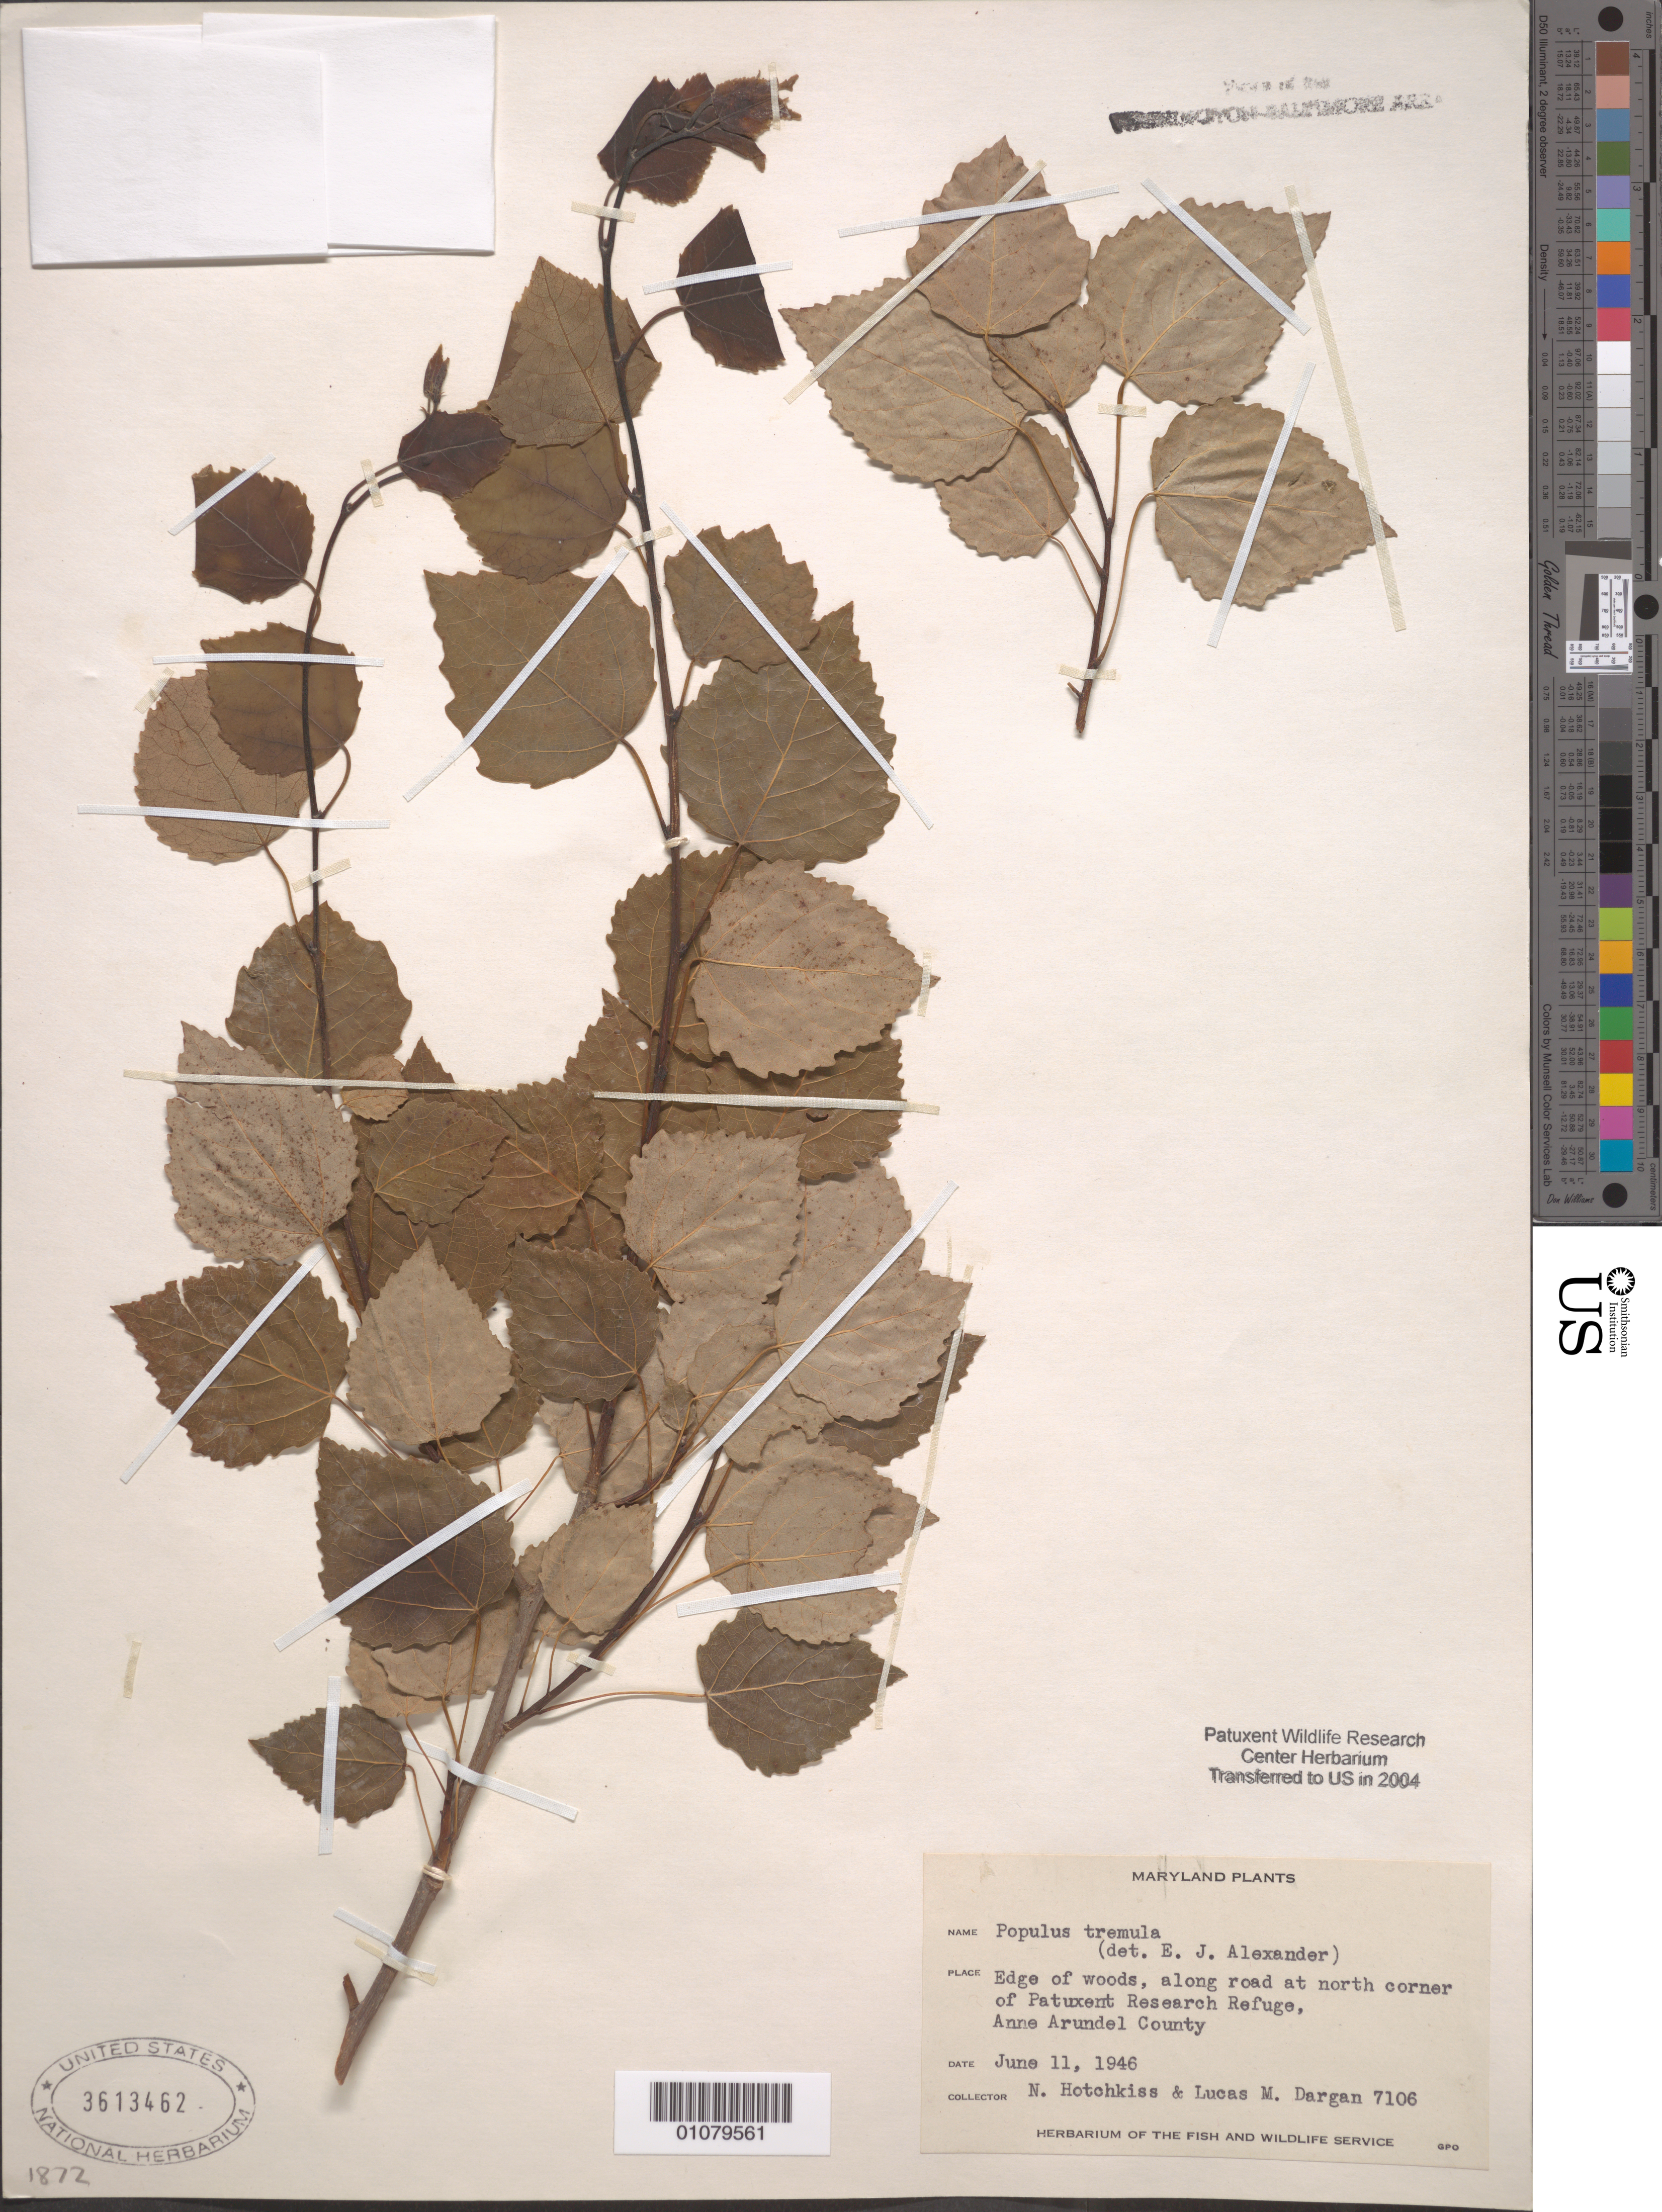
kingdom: Plantae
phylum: Tracheophyta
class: Magnoliopsida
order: Malpighiales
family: Salicaceae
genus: Populus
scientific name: Populus tremula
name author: L.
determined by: Alexander, E. J.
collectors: N. Hotchkiss & L. Dargan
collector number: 7106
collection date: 1946-06-11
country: United States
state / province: Maryland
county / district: Anne Arundel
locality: Patuxent Wildlife Refuge. North corner.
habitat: Edge of woods, along road.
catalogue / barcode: US 3613462